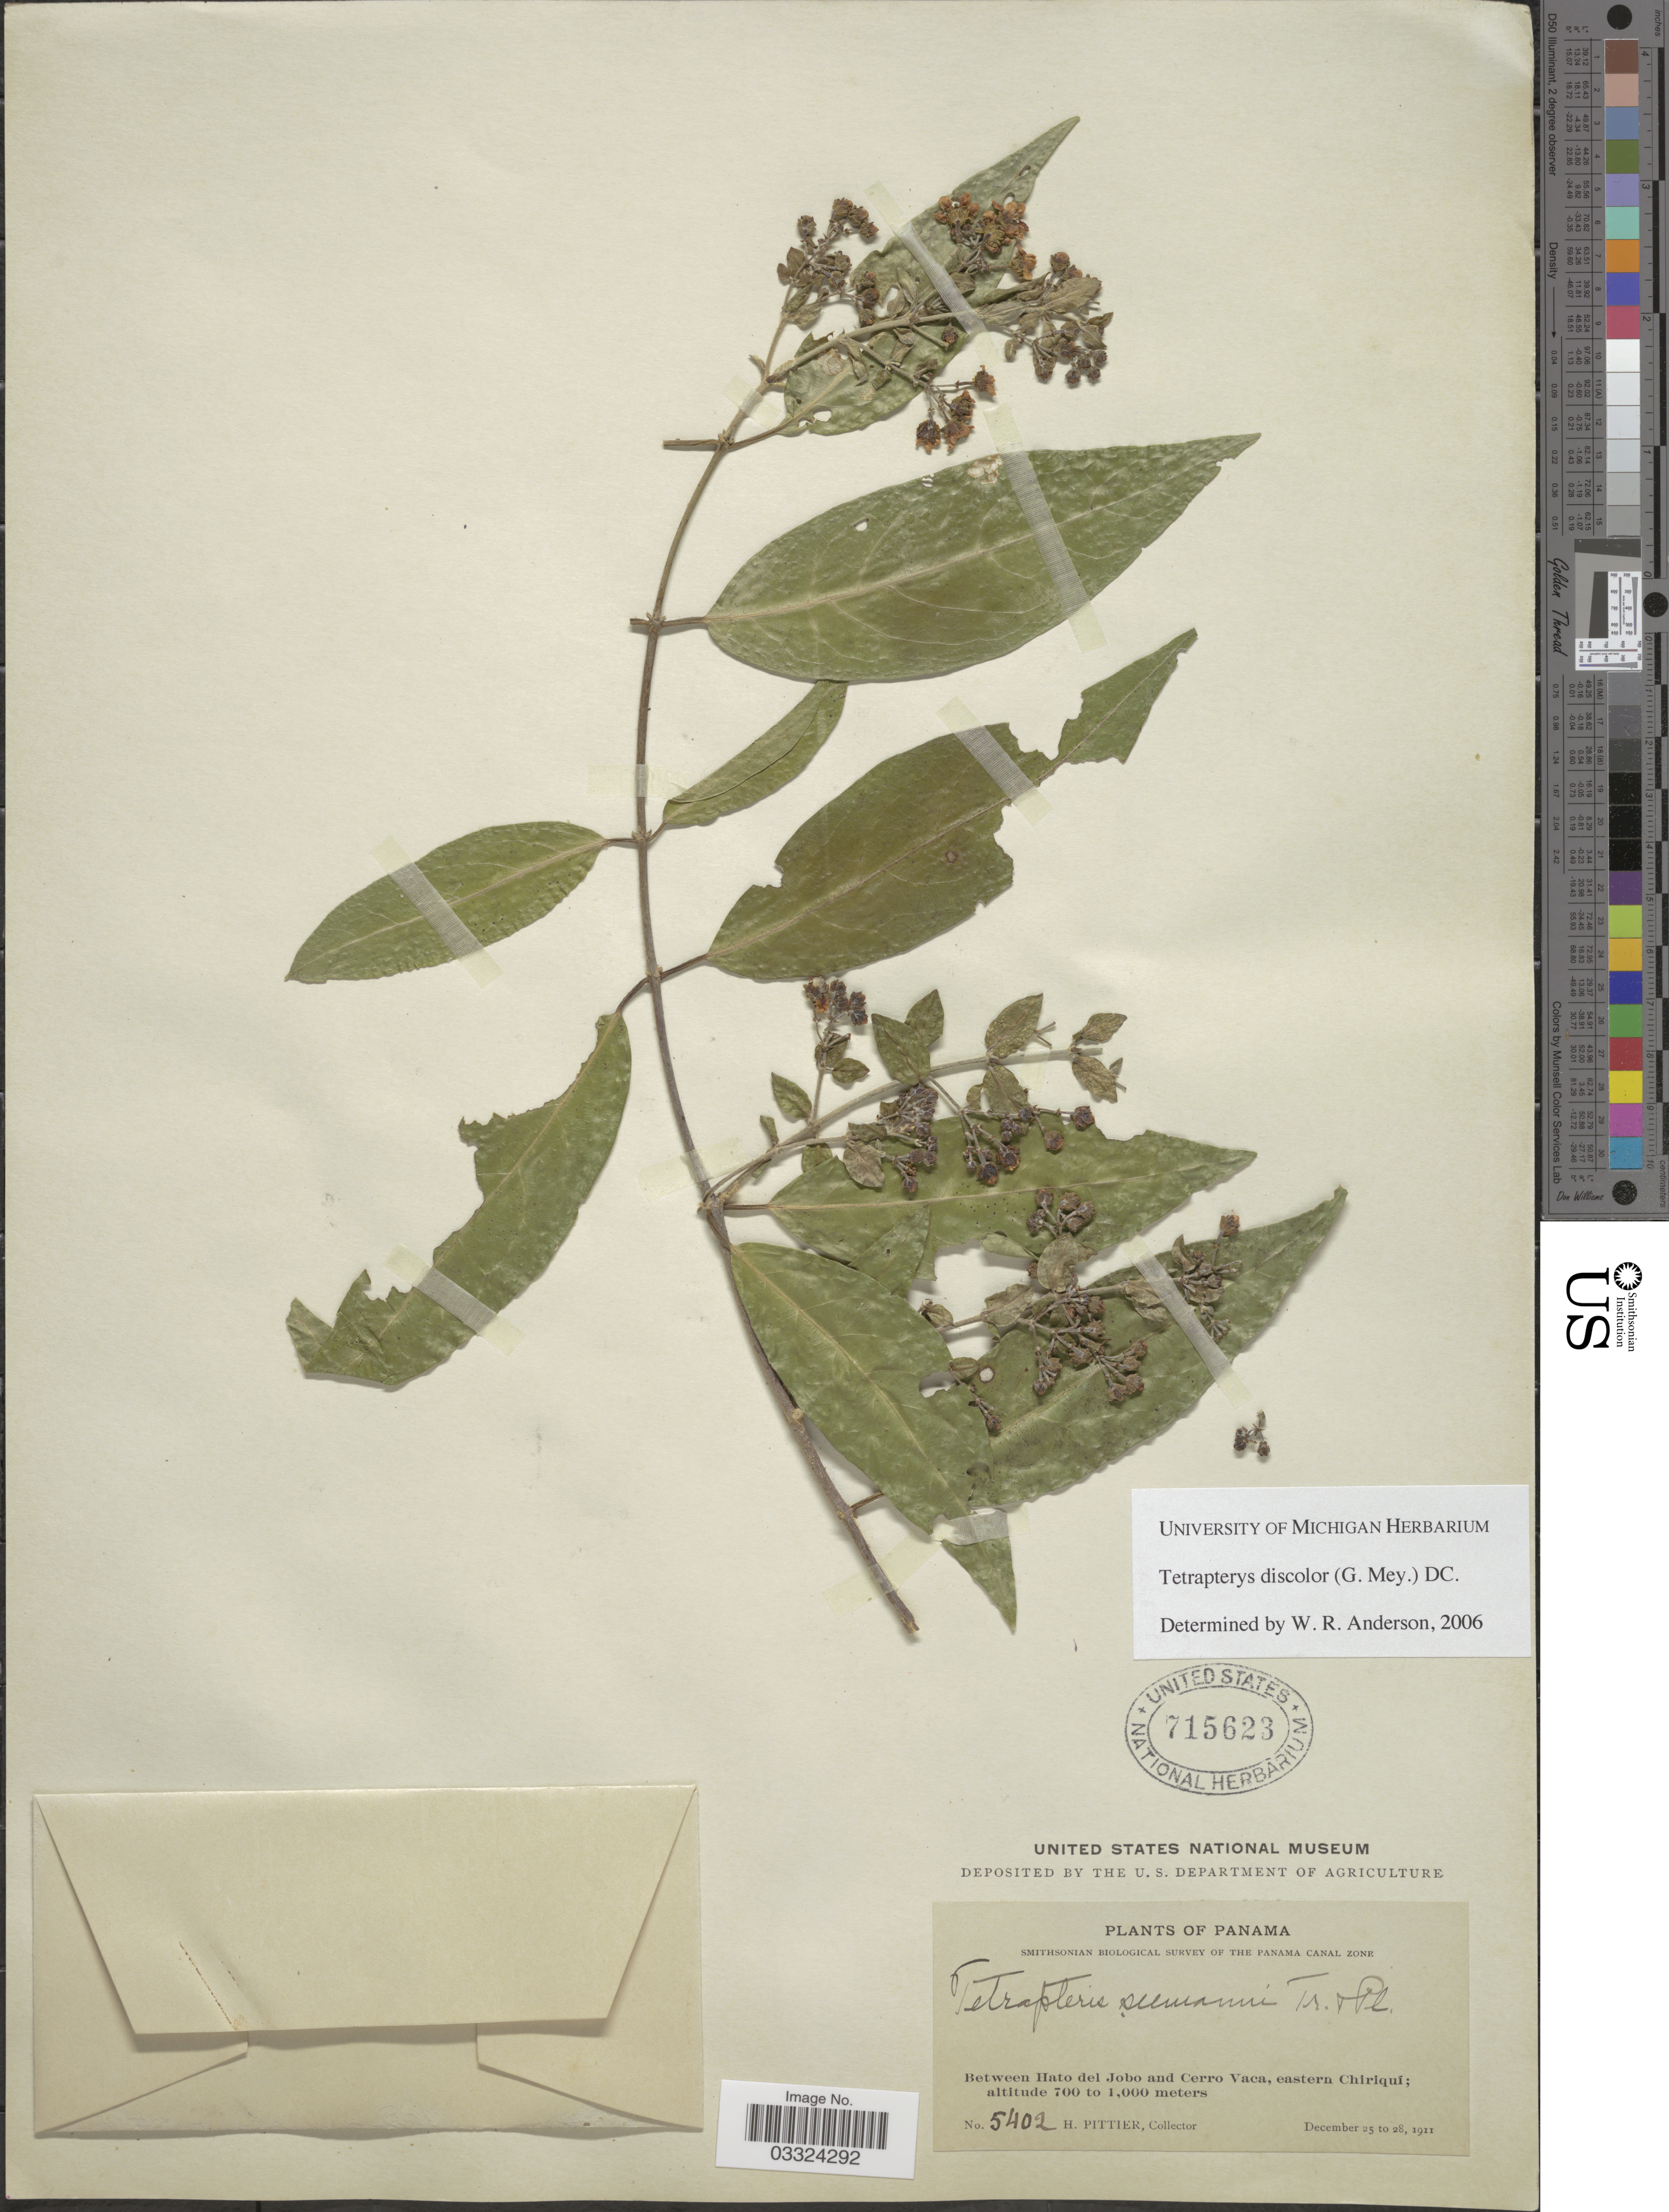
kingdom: Plantae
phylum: Tracheophyta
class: Magnoliopsida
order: Malpighiales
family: Malpighiaceae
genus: Tetrapterys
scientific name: Tetrapterys discolor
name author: (G. Mey.) DC.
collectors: H. F. Pittier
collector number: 5402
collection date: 1911-12-25/1911-12-28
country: Panama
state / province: Chiriqui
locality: Between Hato del Jobo and Cerro Vaca, eastern Chiriquí.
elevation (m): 700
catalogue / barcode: US 715623